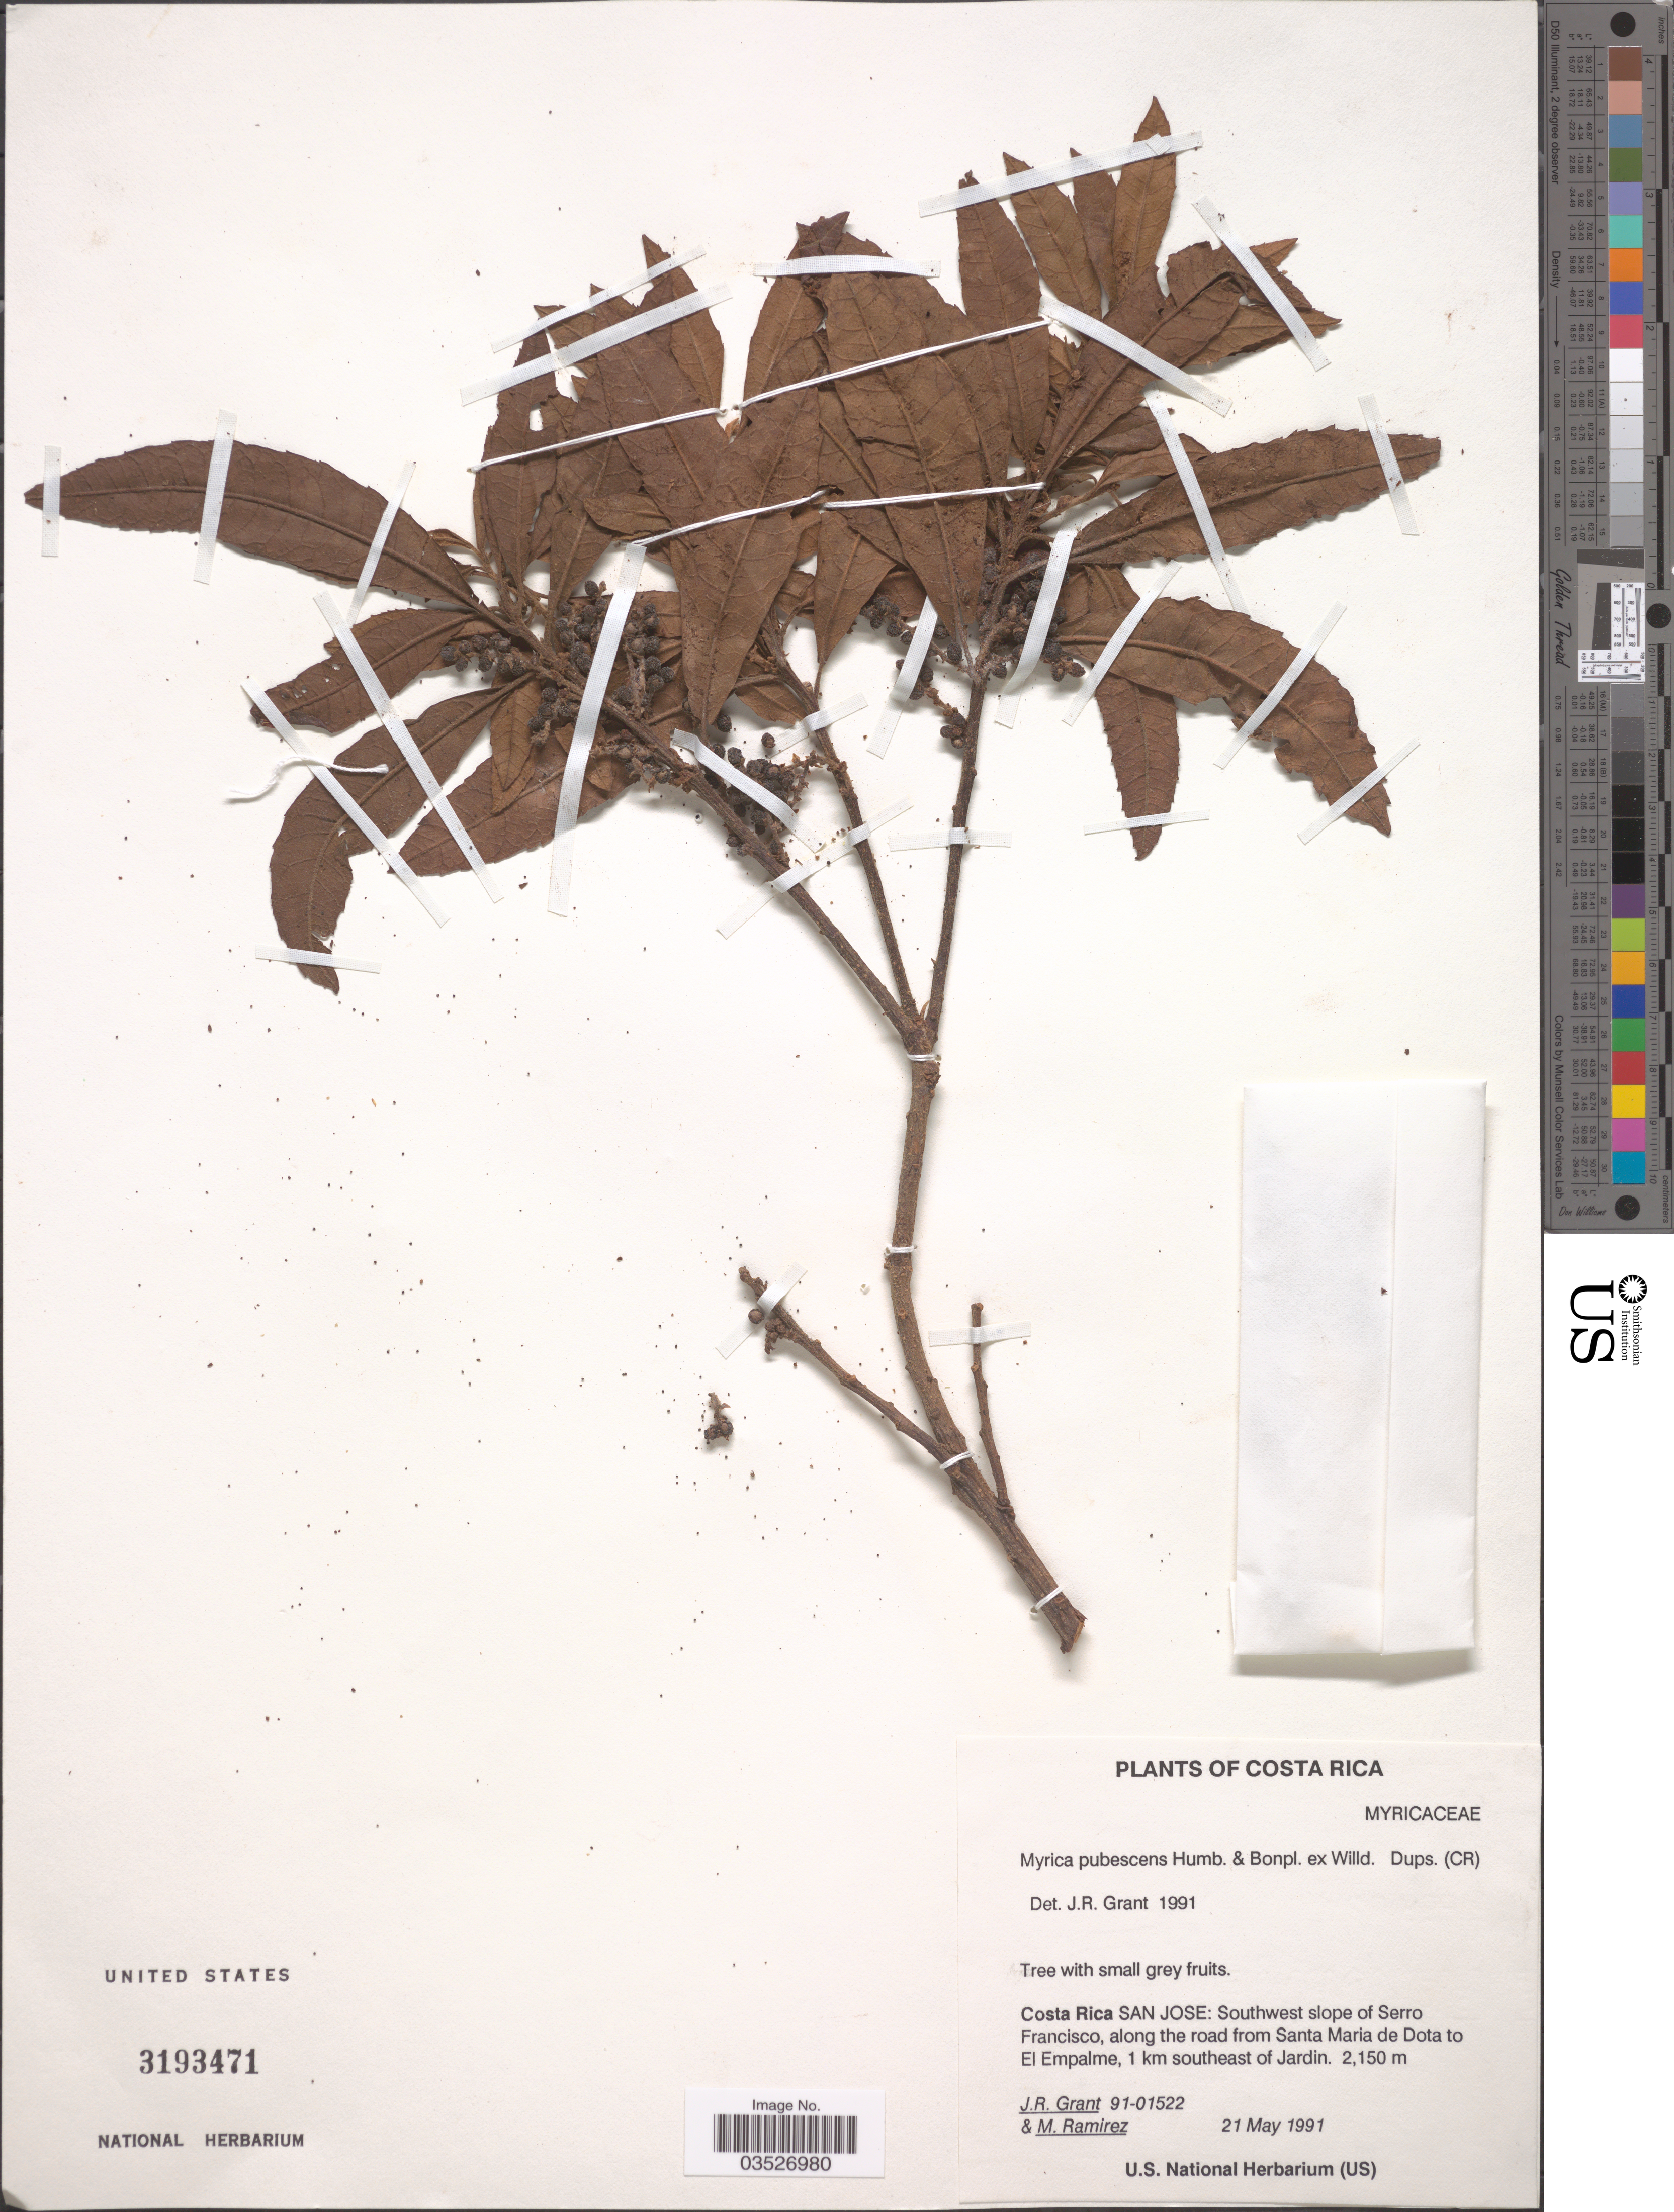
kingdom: Plantae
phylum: Tracheophyta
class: Magnoliopsida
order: Fagales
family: Myricaceae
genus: Myrica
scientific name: Myrica pubescens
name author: Humb. & Bonpl. ex Willd.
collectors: J. Grant & M. Ramirez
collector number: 91-01522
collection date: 1991-05-21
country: Costa Rica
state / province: San José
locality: Southwest slope of Serro Francisco, along the road from Santa Maria de Dota to El Empalme, 1 km southeast of Jardin.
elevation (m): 2150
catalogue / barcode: US 3193471